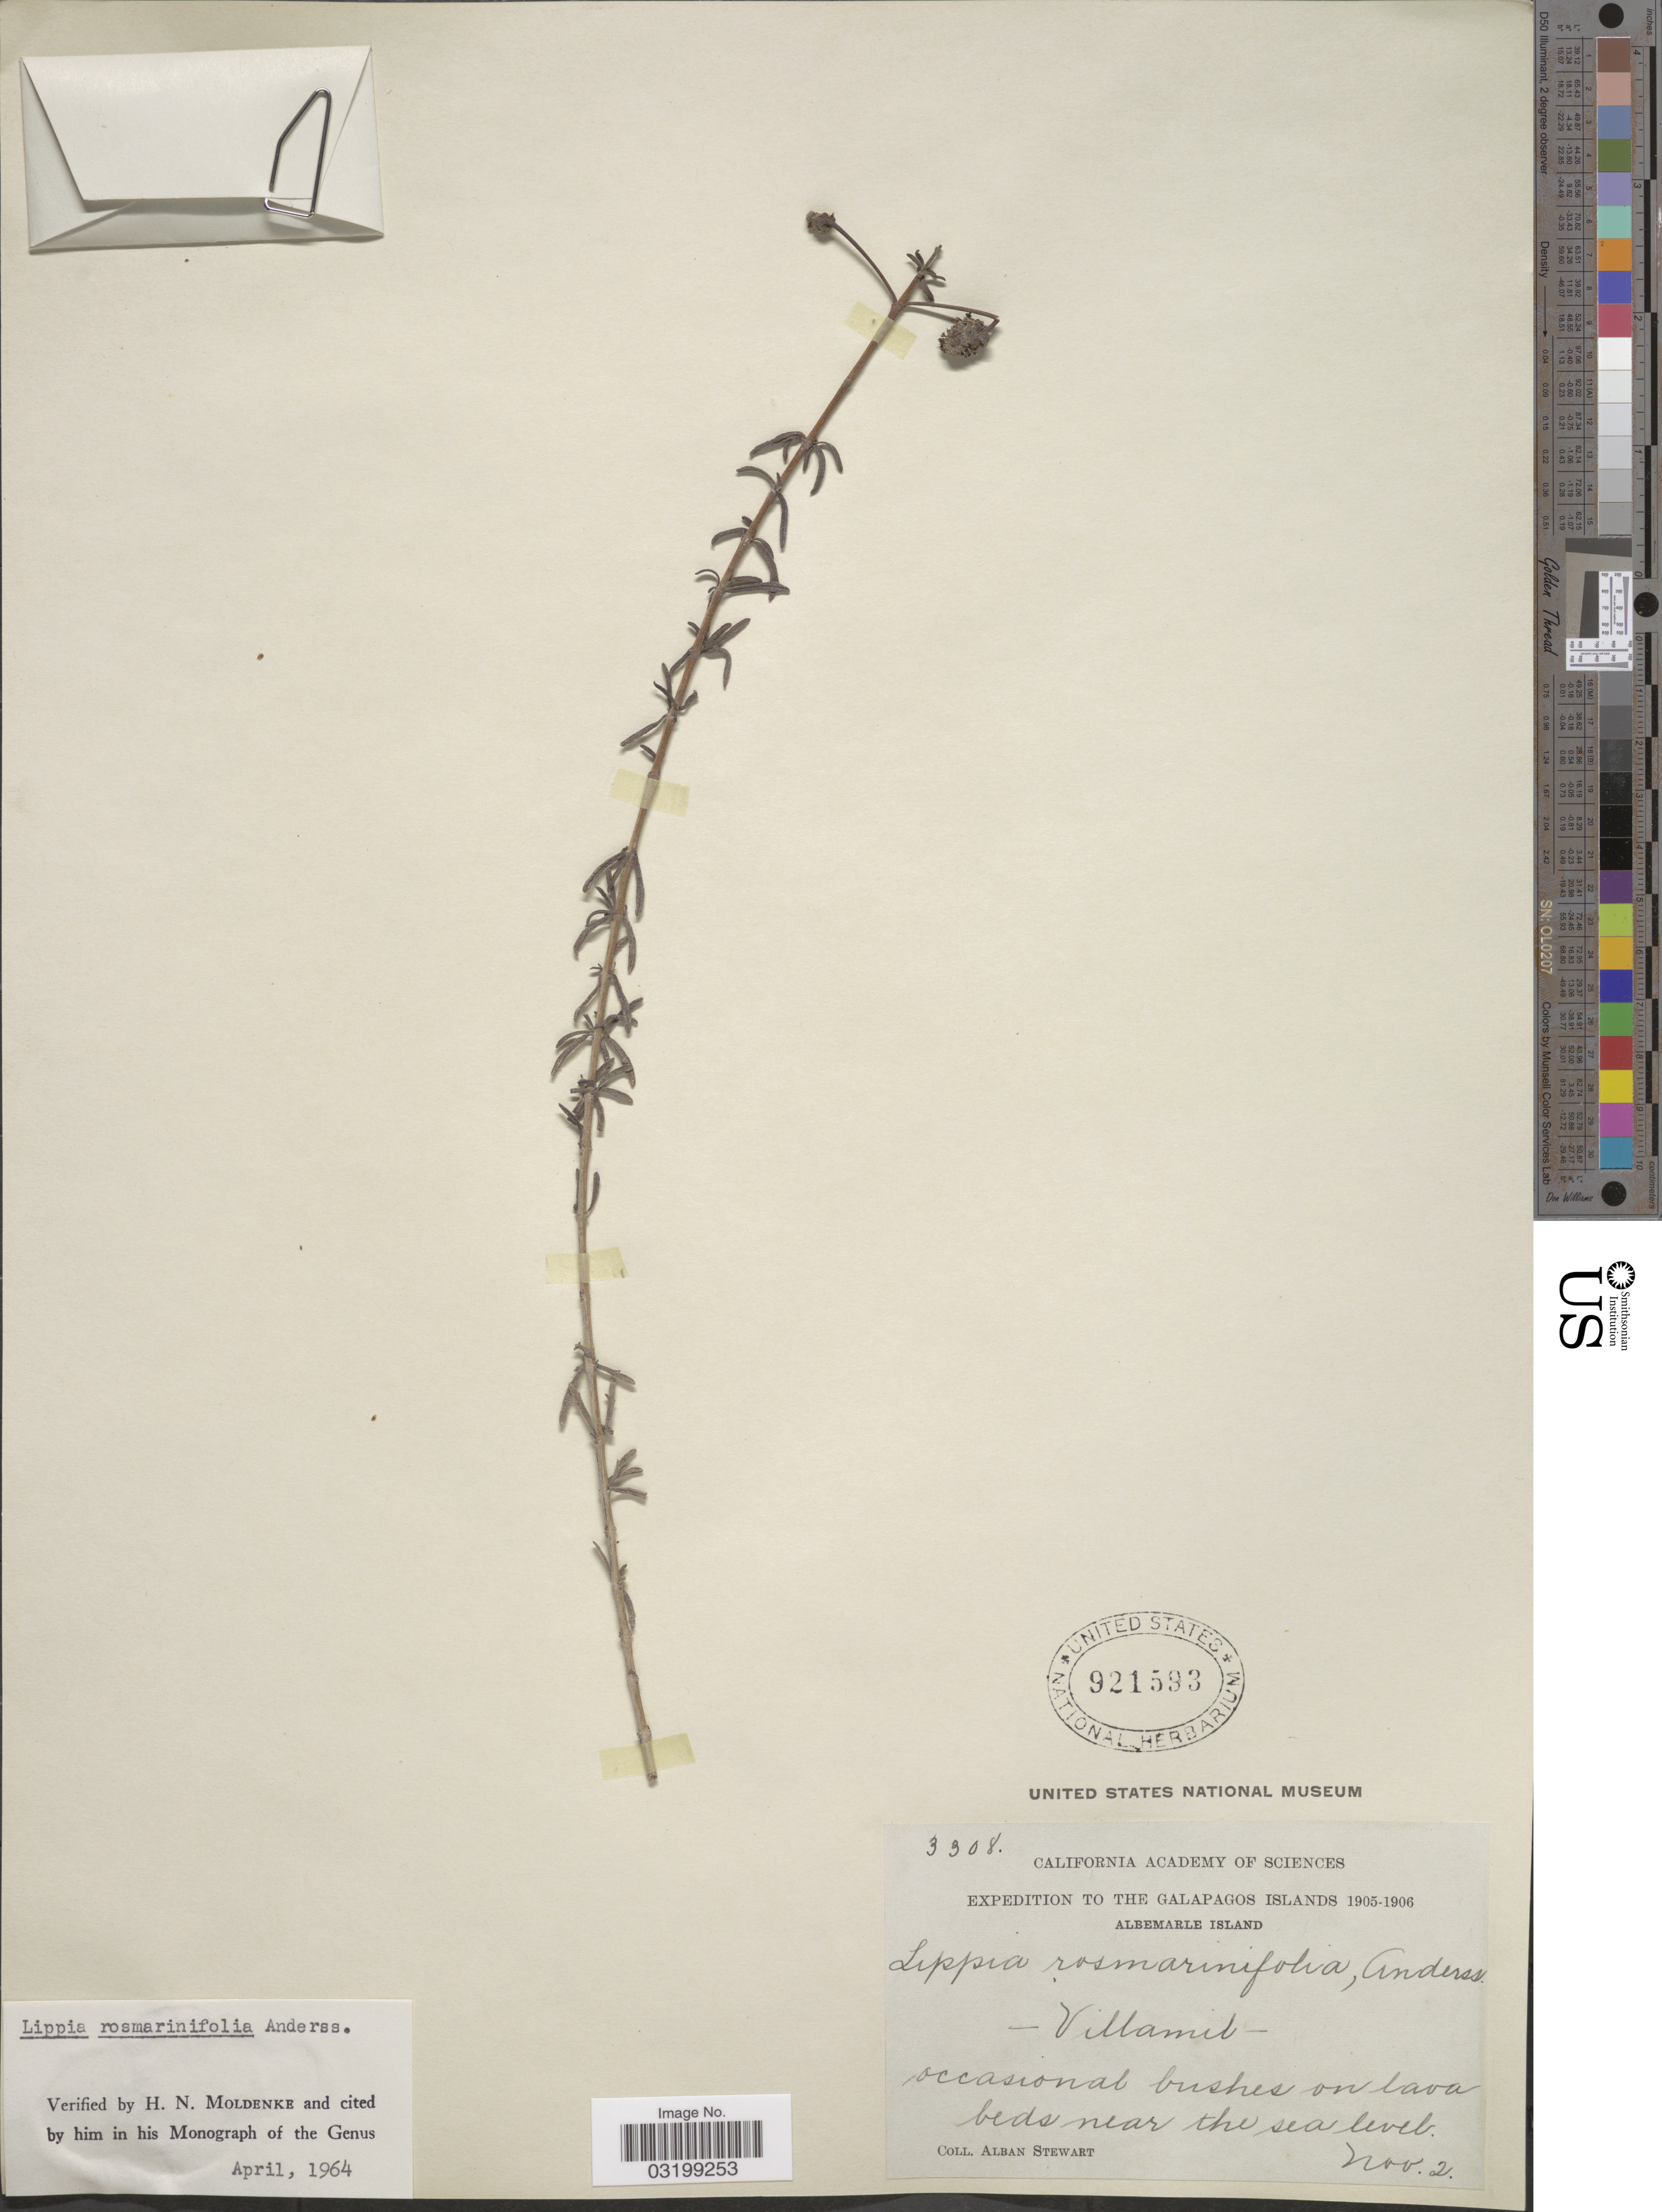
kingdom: Plantae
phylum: Tracheophyta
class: Magnoliopsida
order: Lamiales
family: Verbenaceae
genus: Lippia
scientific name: Lippia rosmarinifolia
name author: Andersson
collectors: A. Stewart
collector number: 3308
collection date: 1905-11-02/1906-11-02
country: Ecuador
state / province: Colón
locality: Galapagos Islands. Albemarle Island. Villamil.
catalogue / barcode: US 921593